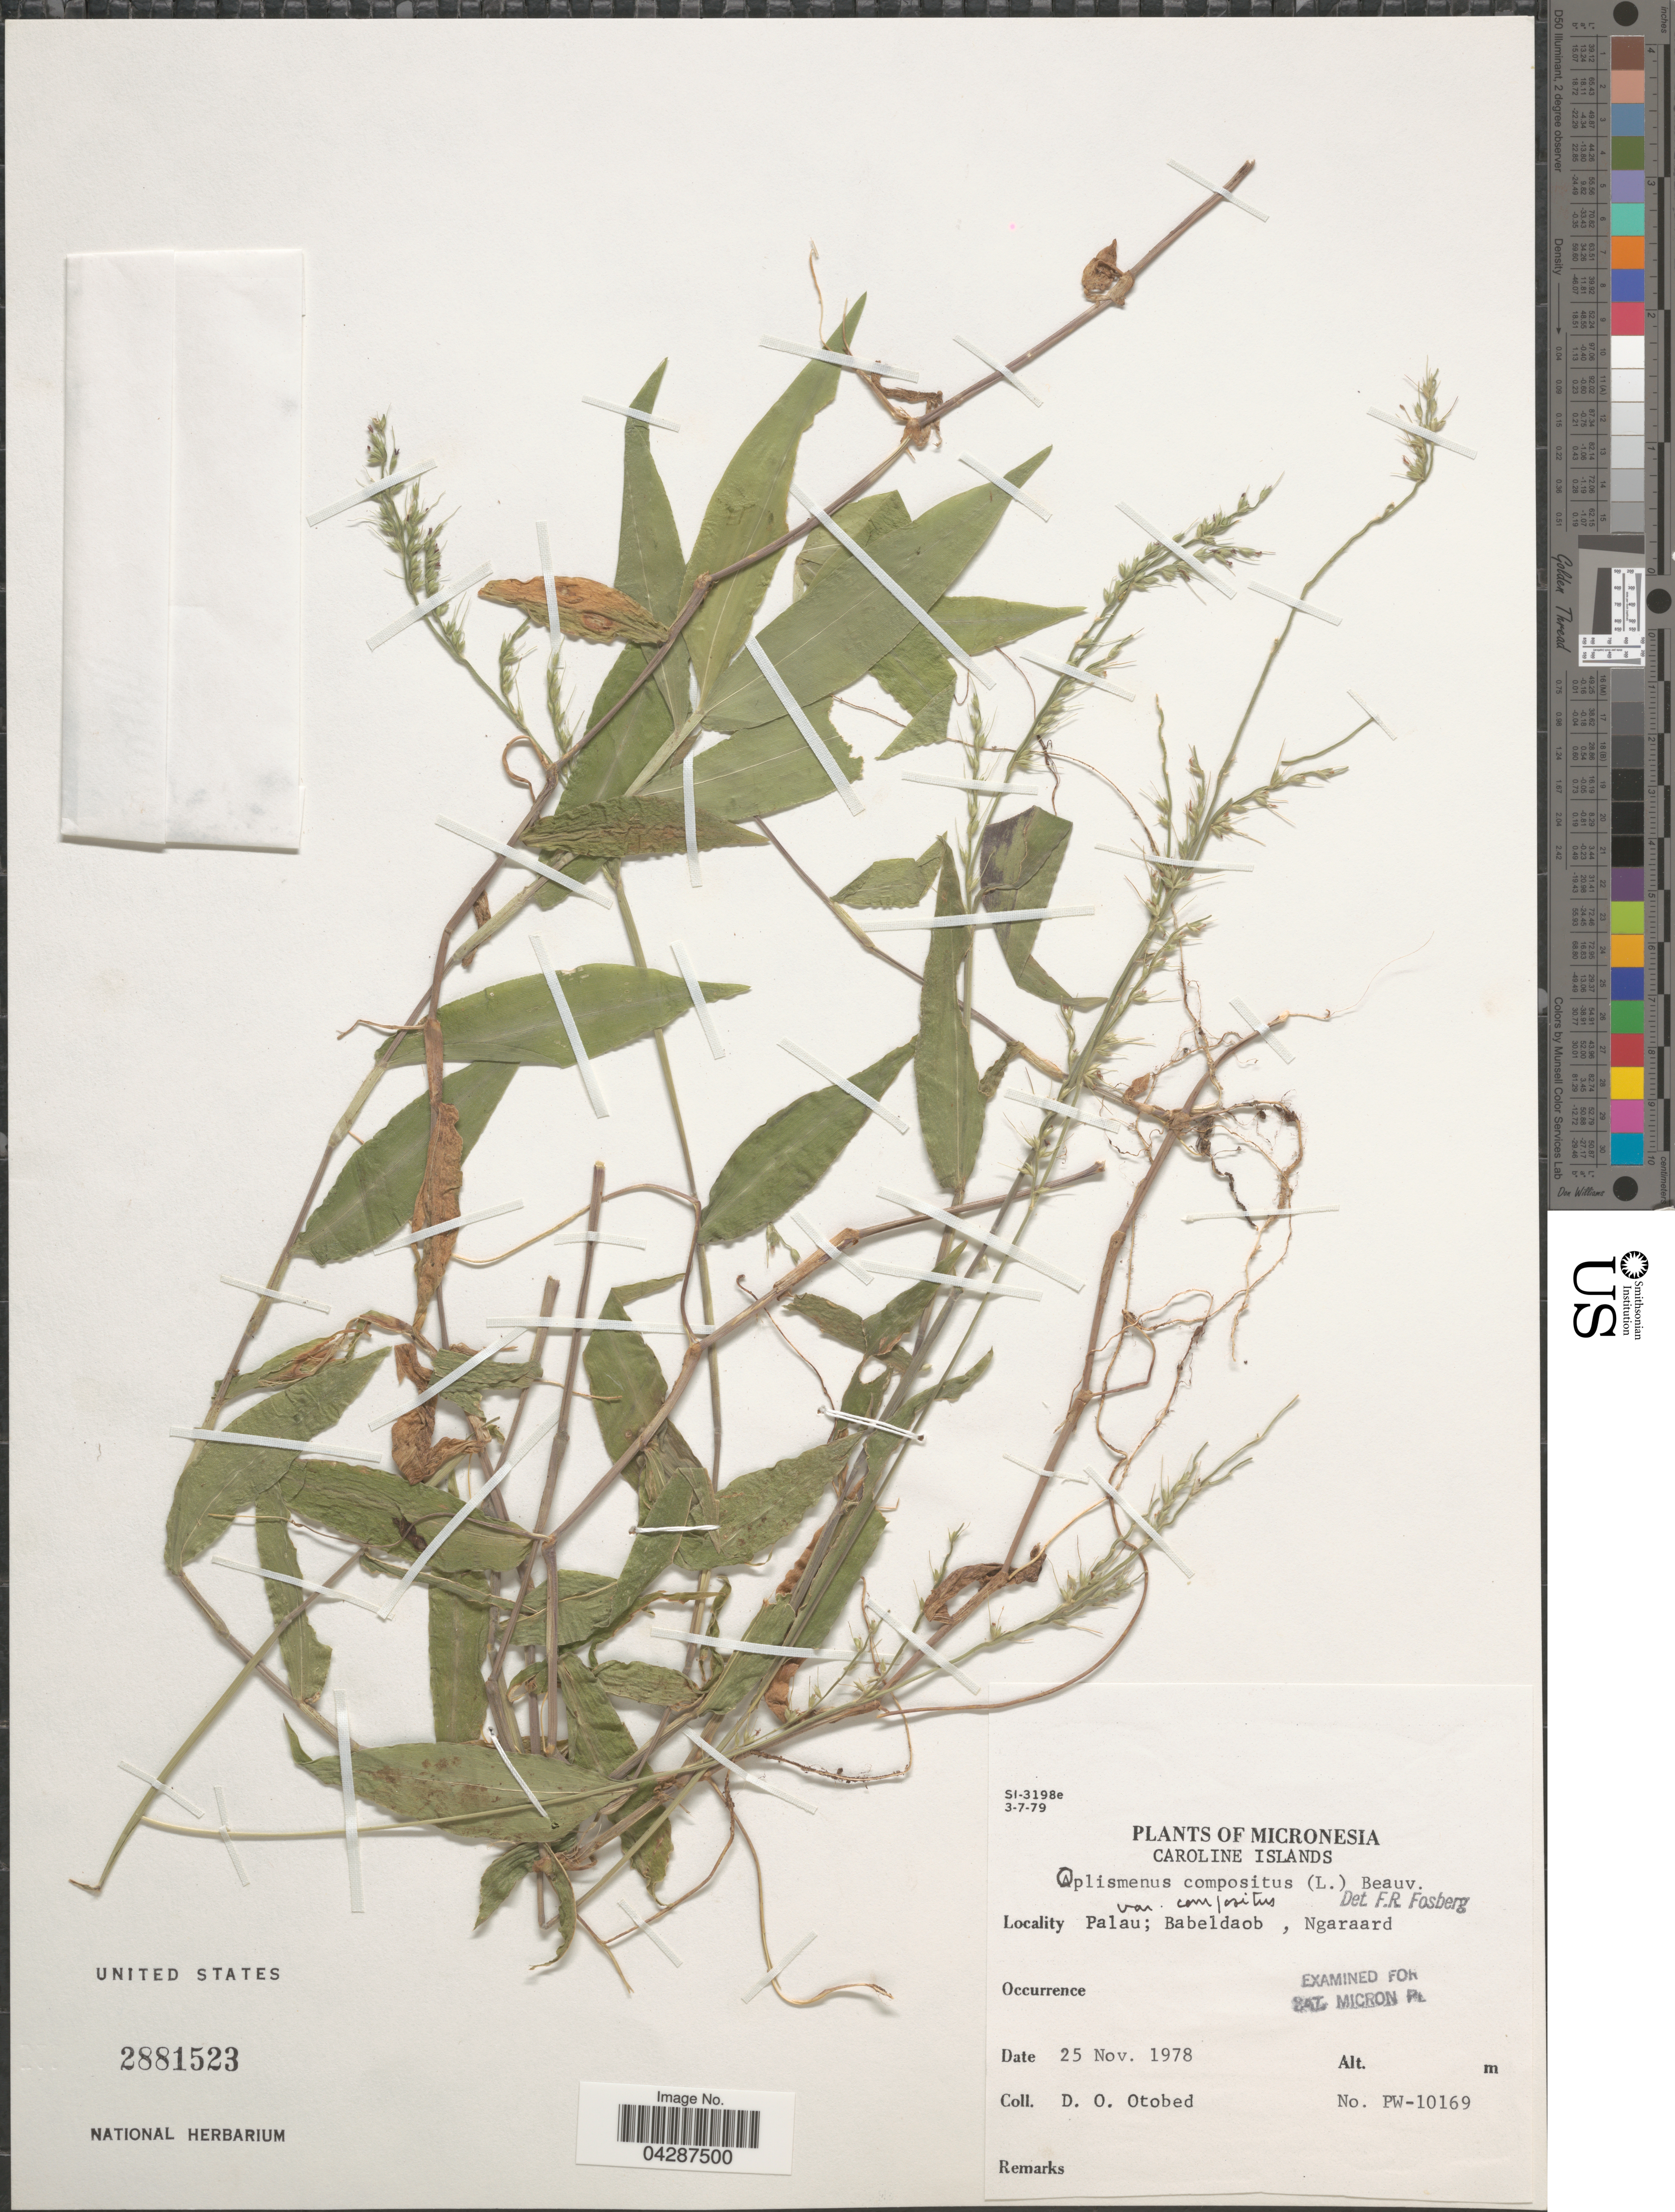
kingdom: Plantae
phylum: Tracheophyta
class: Liliopsida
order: Poales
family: Poaceae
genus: Oplismenus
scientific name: Oplismenus compositus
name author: (L.) P. Beauv.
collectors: D. O. Otobed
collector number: PW-10169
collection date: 1978-11-25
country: Palau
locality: Micronesia. Caroline Islands. Palau; Babeldaob; Ngaraard.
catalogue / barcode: US 2881523